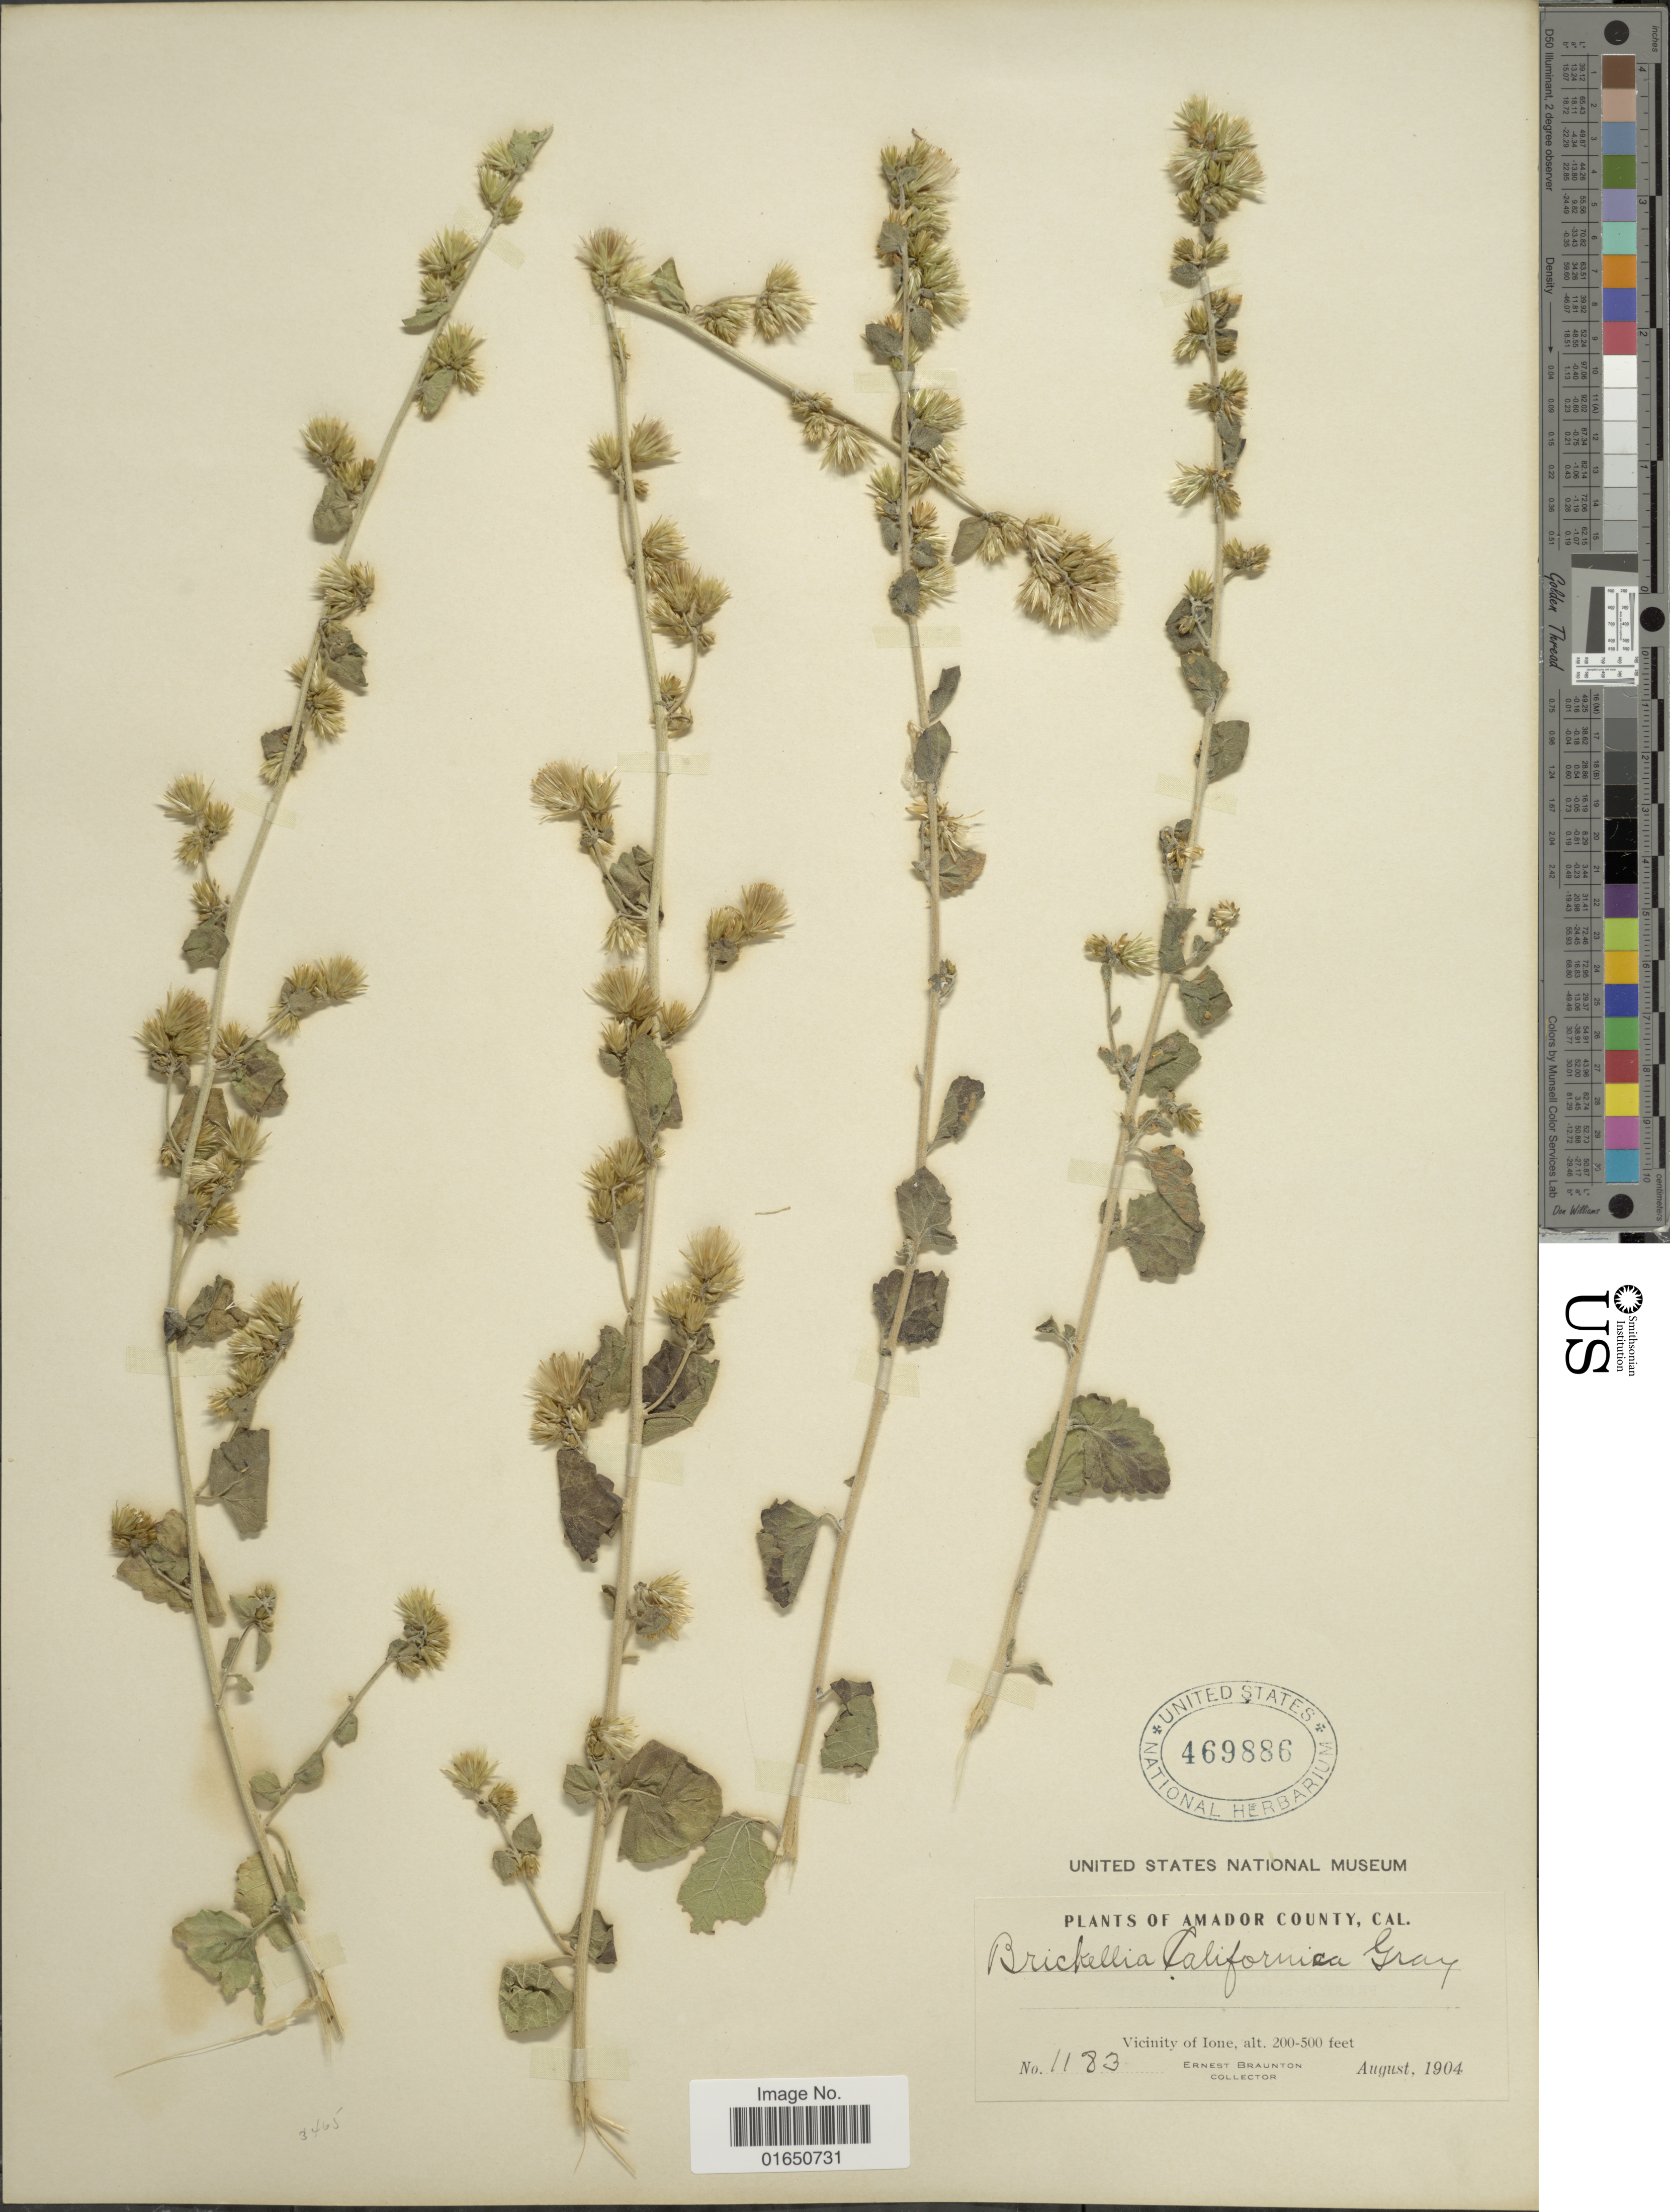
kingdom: Plantae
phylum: Tracheophyta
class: Magnoliopsida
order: Asterales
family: Asteraceae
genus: Brickellia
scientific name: Brickellia californica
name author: (Torr. & A. Gray) A. Gray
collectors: E. Braunton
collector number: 1183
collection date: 1904-08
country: United States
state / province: California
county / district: Amador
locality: Amador County, Vicinity of Ione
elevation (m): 61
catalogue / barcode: US 469886